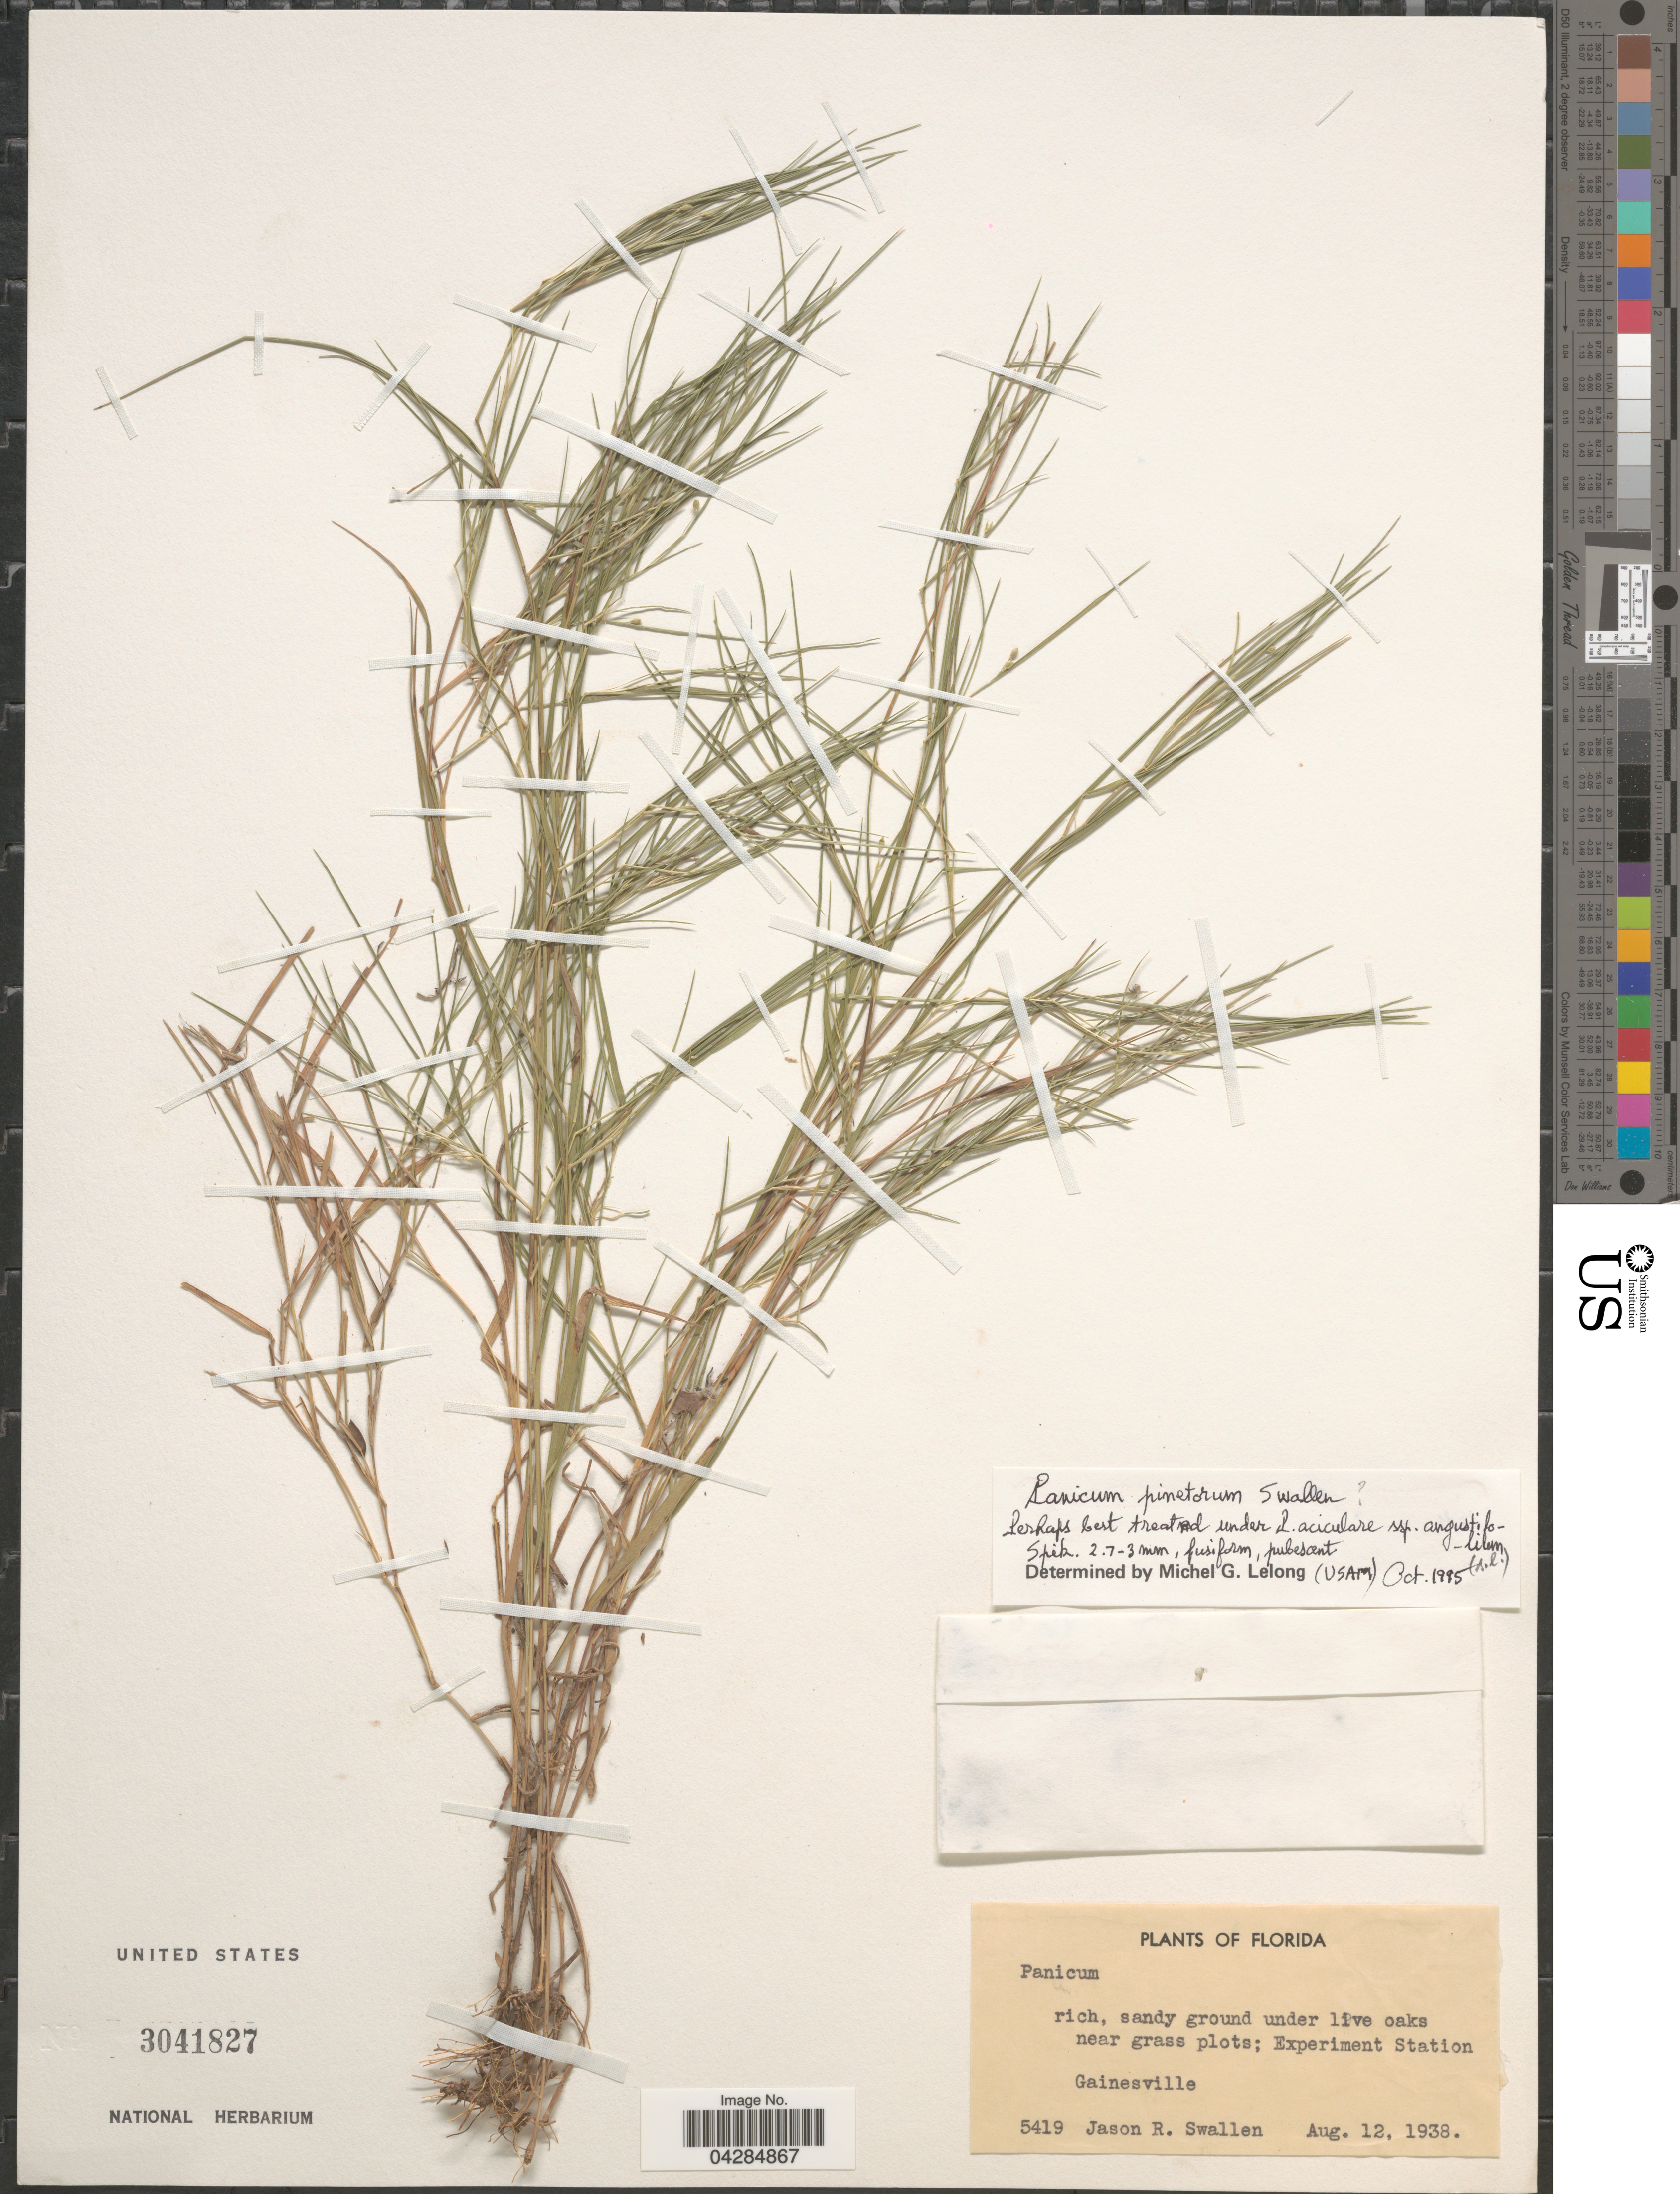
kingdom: Plantae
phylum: Tracheophyta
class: Liliopsida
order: Poales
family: Poaceae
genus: Dichanthelium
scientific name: Dichanthelium pinetorum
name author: (Swallen) LeBlond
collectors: J. R. Swallen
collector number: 5419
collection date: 1938-08-12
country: United States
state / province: Florida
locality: Near grass plots; Experiment Station. Gainesville.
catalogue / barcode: US 3041827